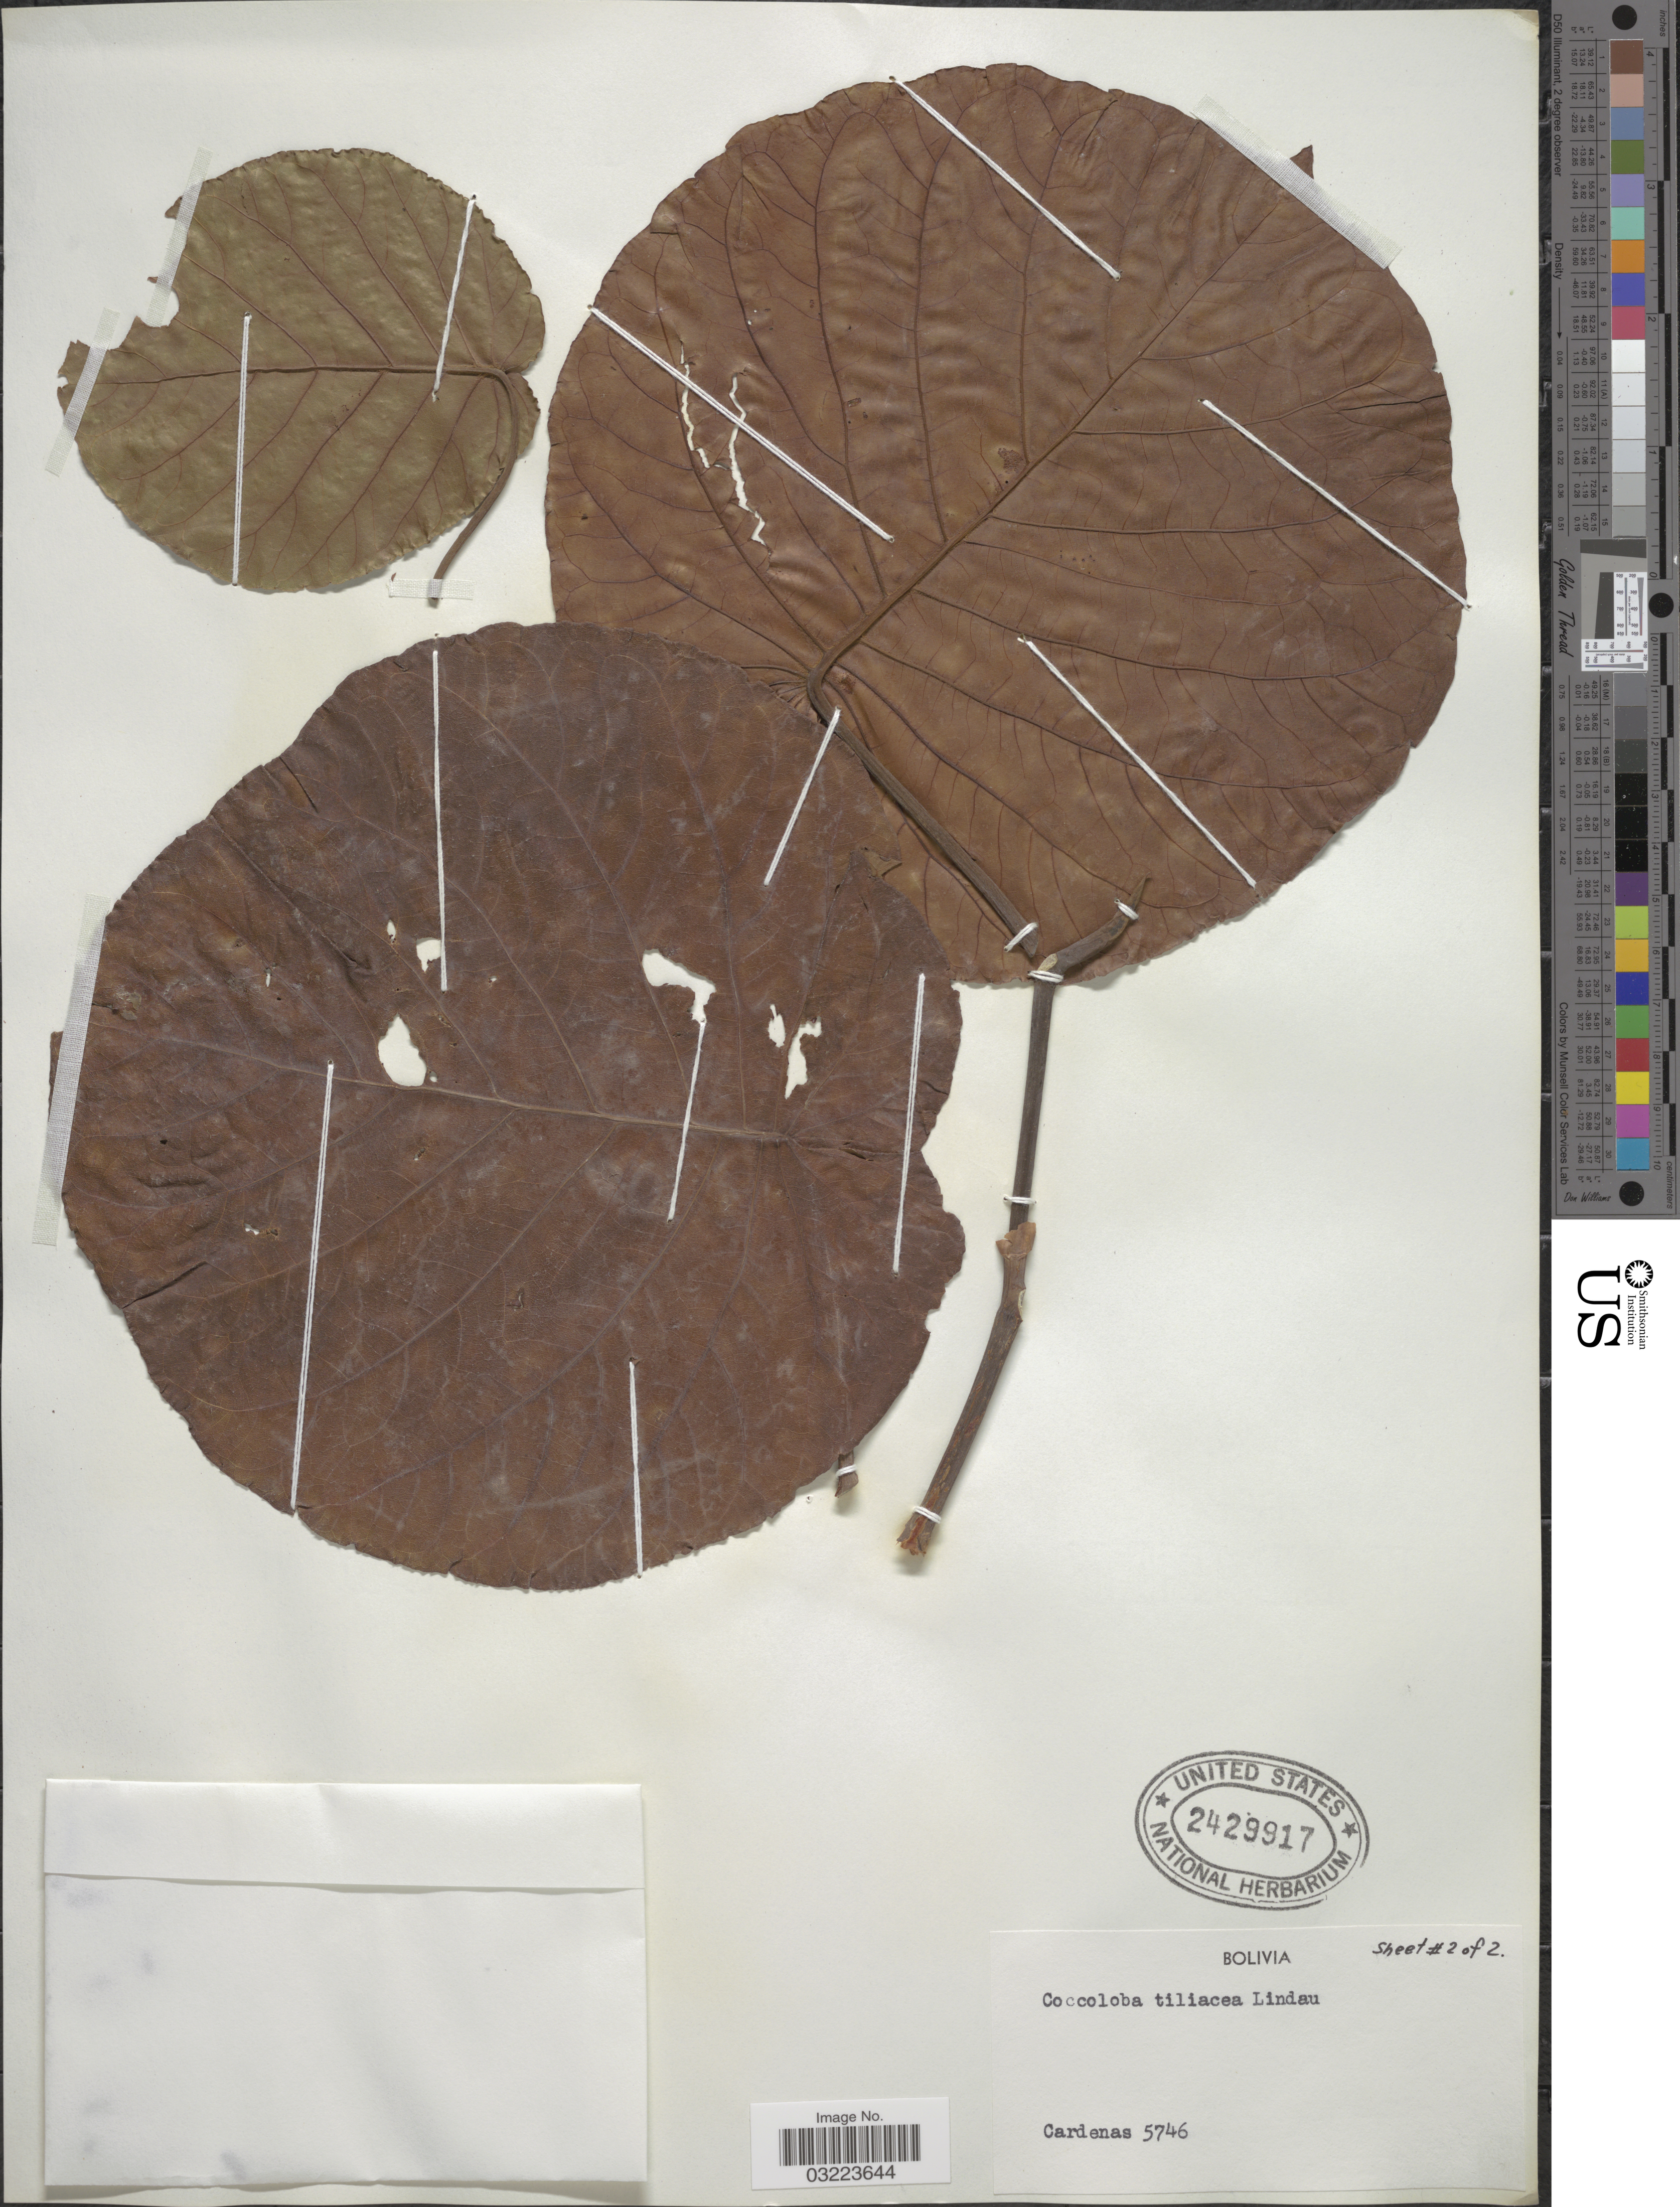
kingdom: Plantae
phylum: Tracheophyta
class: Magnoliopsida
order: Caryophyllales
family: Polygonaceae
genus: Coccoloba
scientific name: Coccoloba tiliacea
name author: Lindau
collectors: M. Cárdenas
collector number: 5746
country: Bolivia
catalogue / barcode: US 2429917